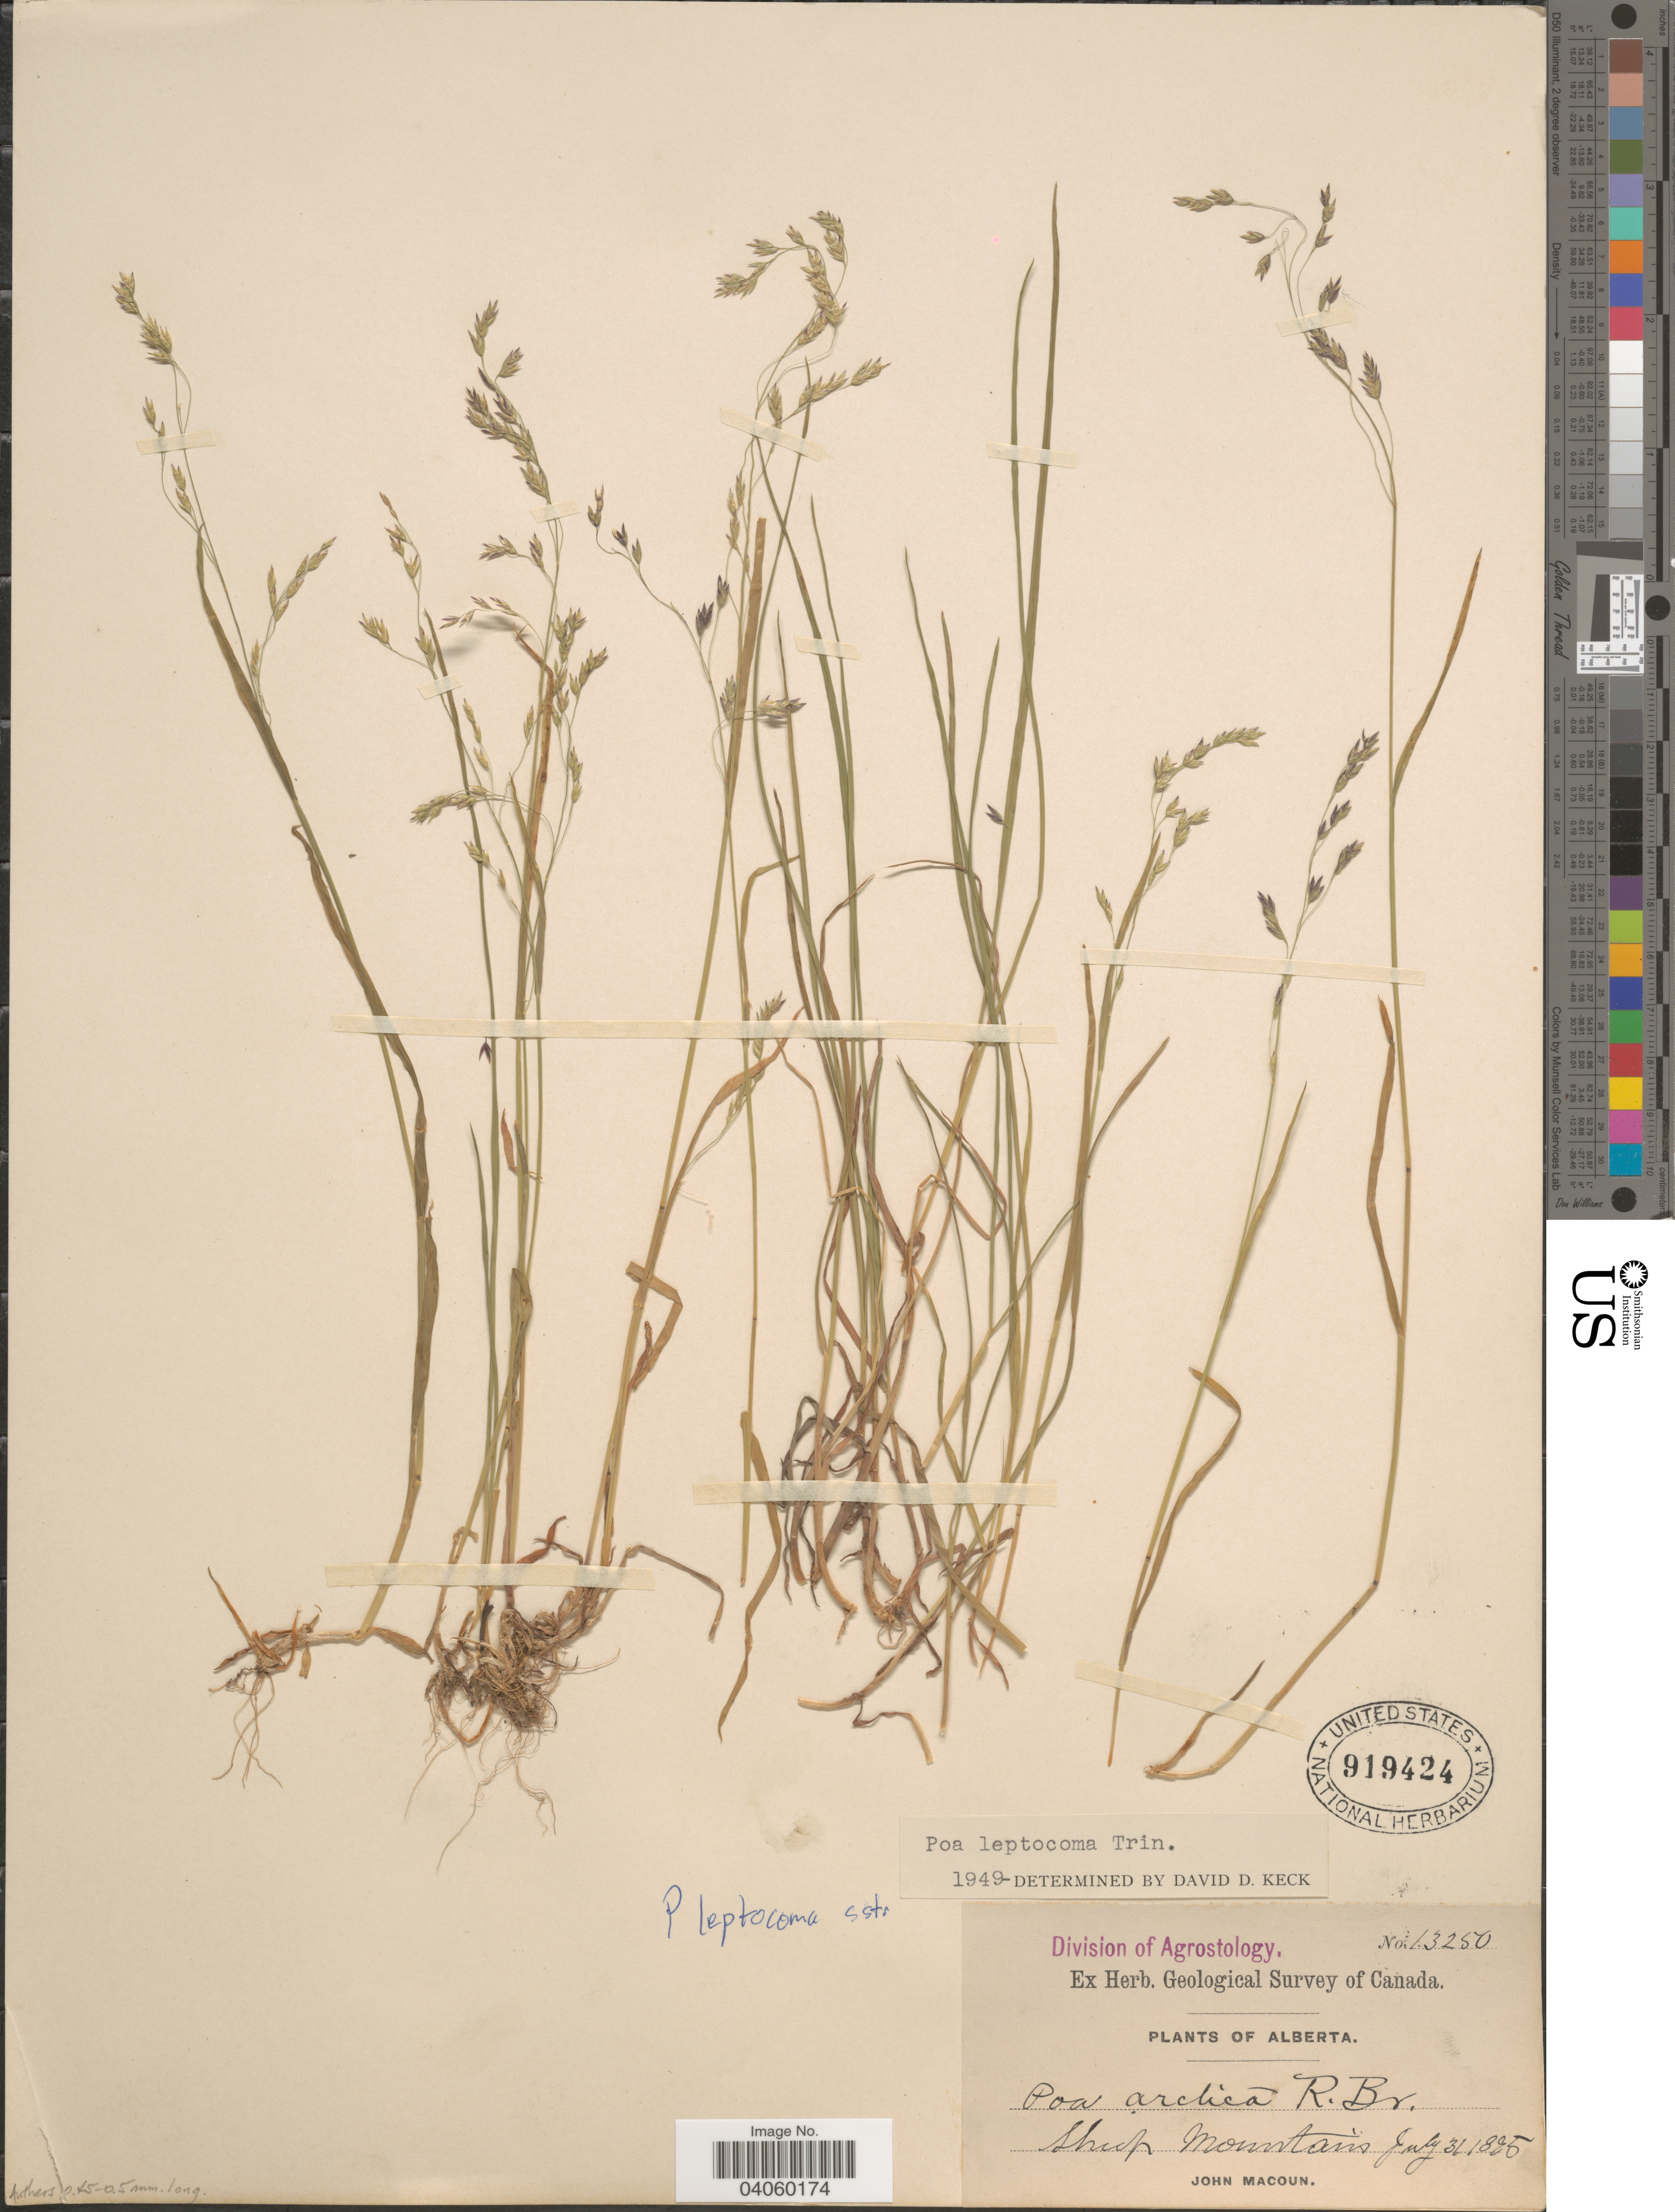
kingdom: Plantae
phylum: Tracheophyta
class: Liliopsida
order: Poales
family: Poaceae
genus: Poa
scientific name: Poa leptocoma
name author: Trin.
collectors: J. Macoun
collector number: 13250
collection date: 1825-07-31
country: Canada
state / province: Alberta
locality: Sheep Mountains.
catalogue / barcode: US 919424